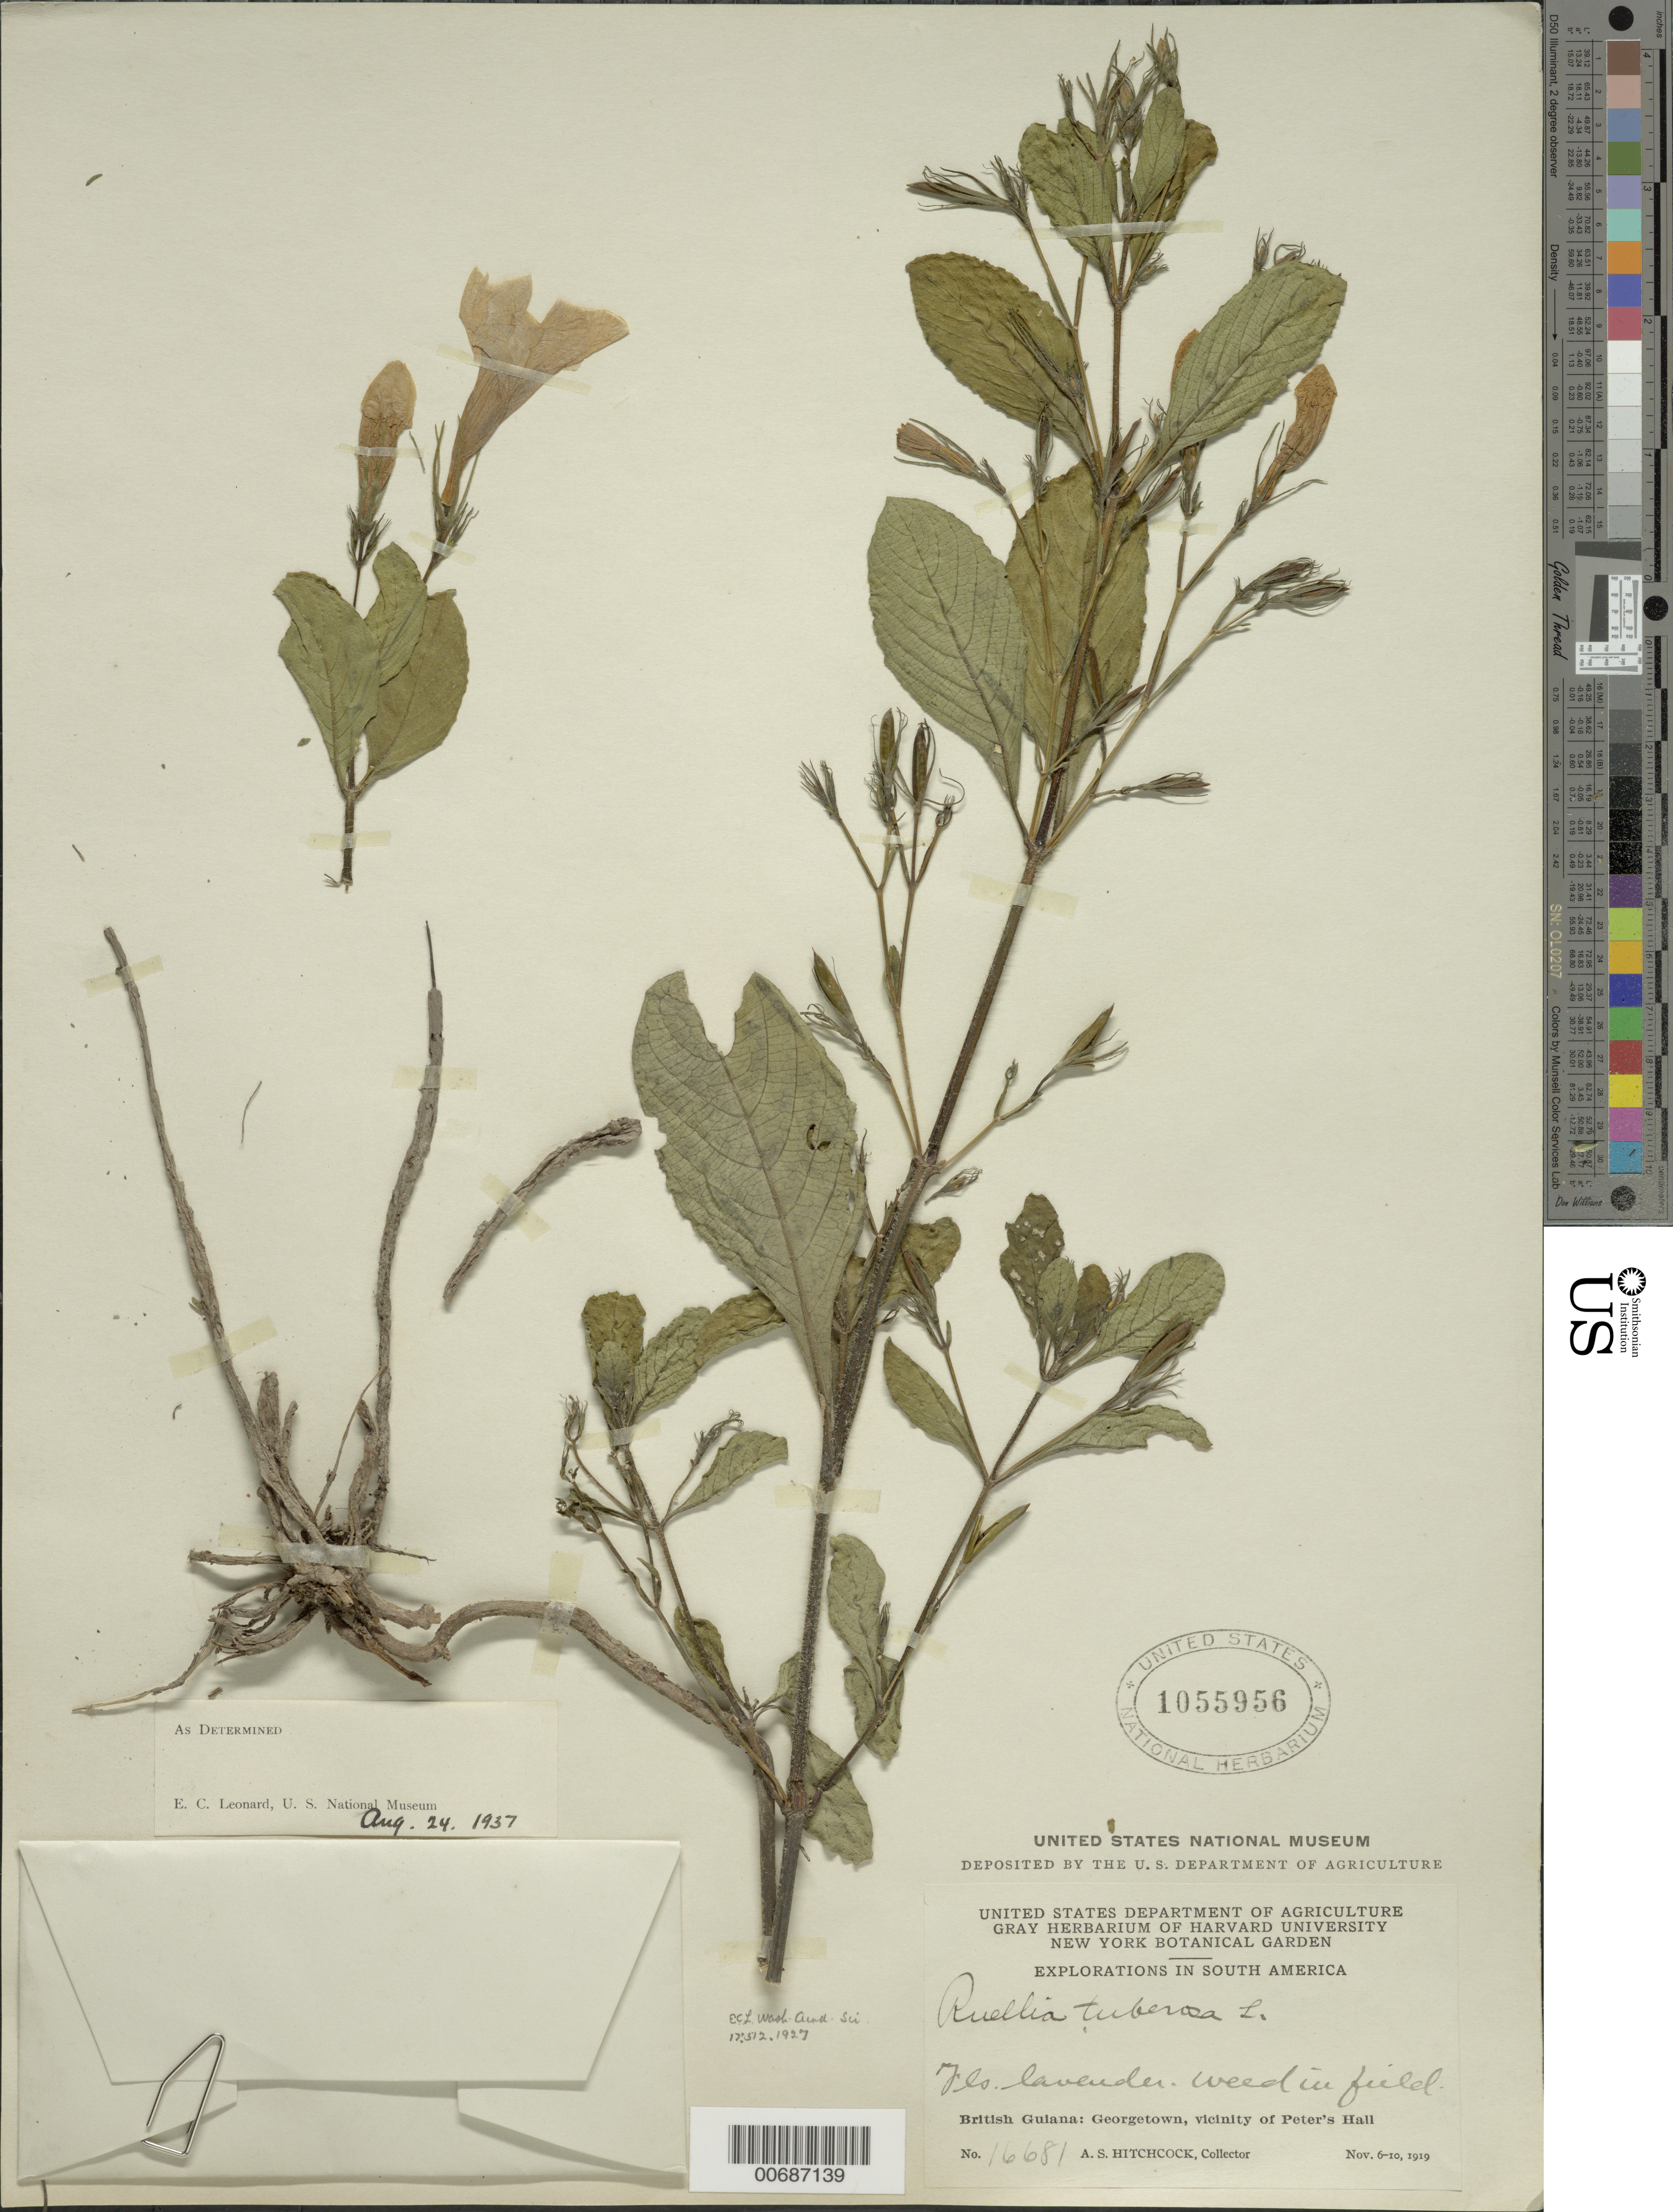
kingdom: Plantae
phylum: Tracheophyta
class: Magnoliopsida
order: Lamiales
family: Acanthaceae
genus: Ruellia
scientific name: Ruellia tuberosa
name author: L.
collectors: A. S. Hitchcock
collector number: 16681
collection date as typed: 6-Nov-19 to 10-Nov-19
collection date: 1919-11-06/1919-11-10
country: Guyana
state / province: Demerara-Mahaica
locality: Georgetown, vic. of Peter's Hall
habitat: Weed in field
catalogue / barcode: US 1055956